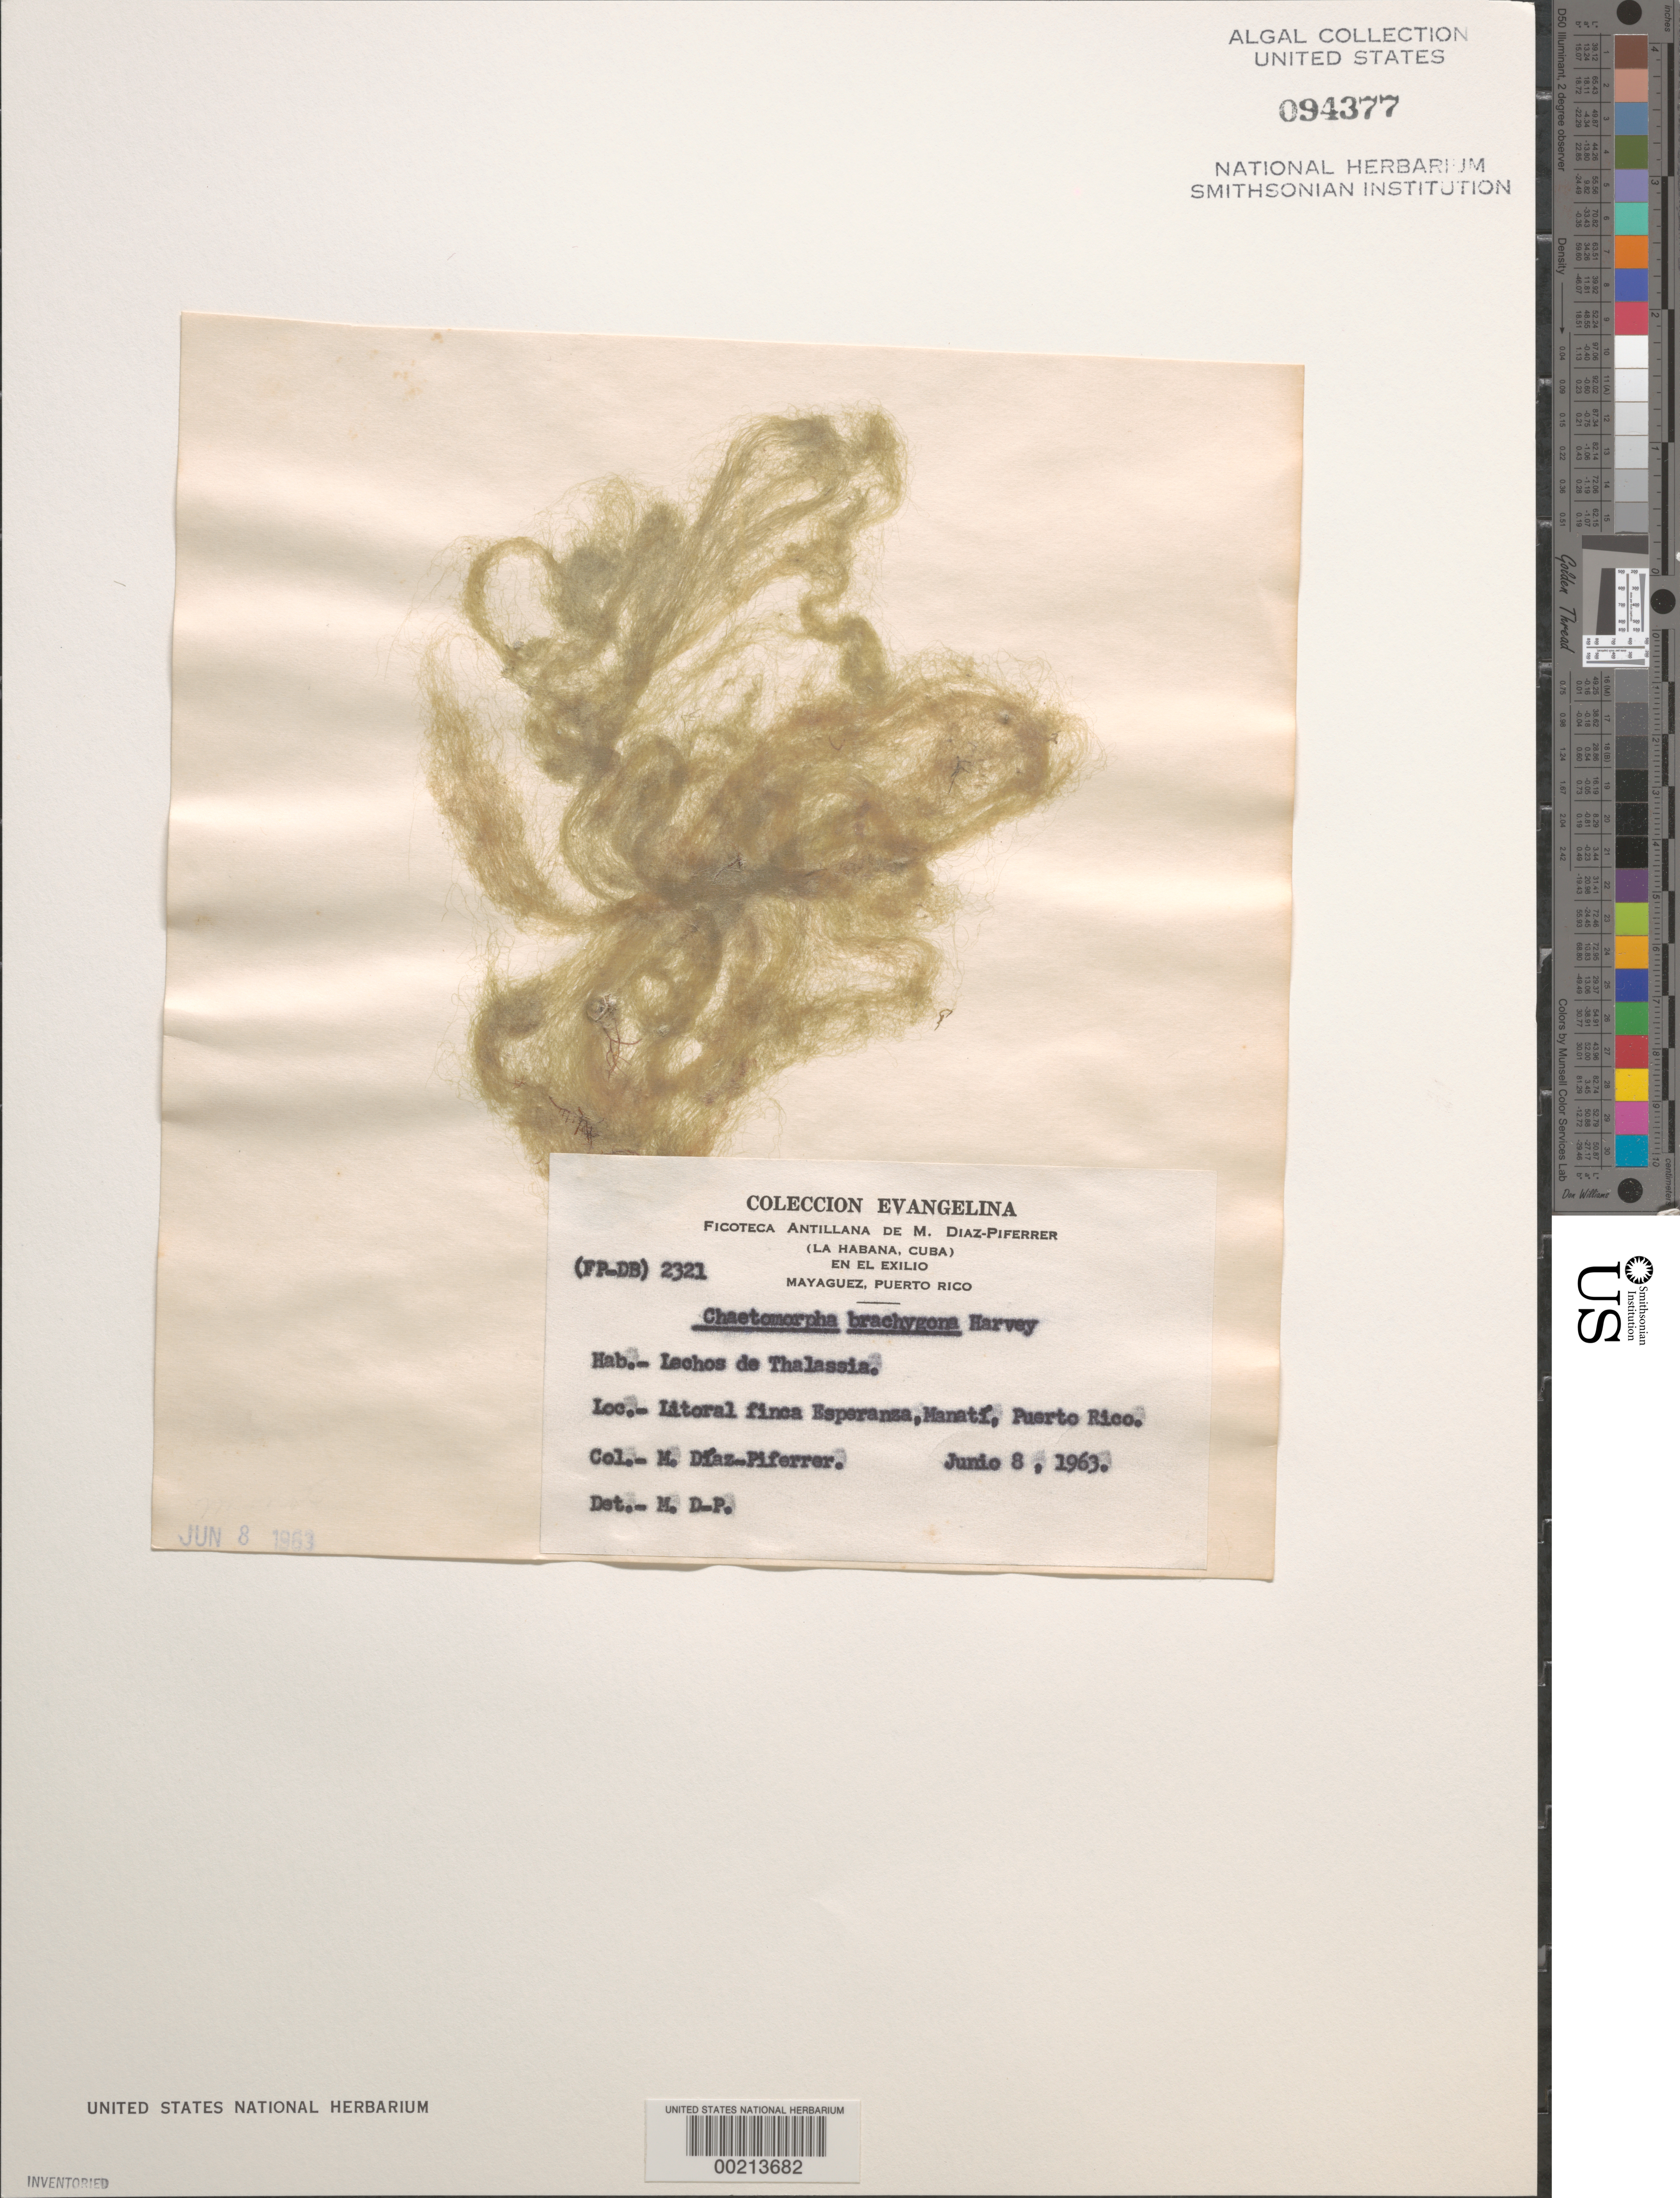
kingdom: Plantae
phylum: Chlorophyta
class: Ulvophyceae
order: Cladophorales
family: Cladophoraceae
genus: Chaetomorpha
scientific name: Chaetomorpha brachygona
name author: Harv.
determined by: Diaz-Piferrer, M.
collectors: M. Diaz-Piferrer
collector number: (fp-db) 2321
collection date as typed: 08 Jun 1963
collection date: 1963-06-08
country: Puerto Rico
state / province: Manati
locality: Esperanza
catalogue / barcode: US 94377